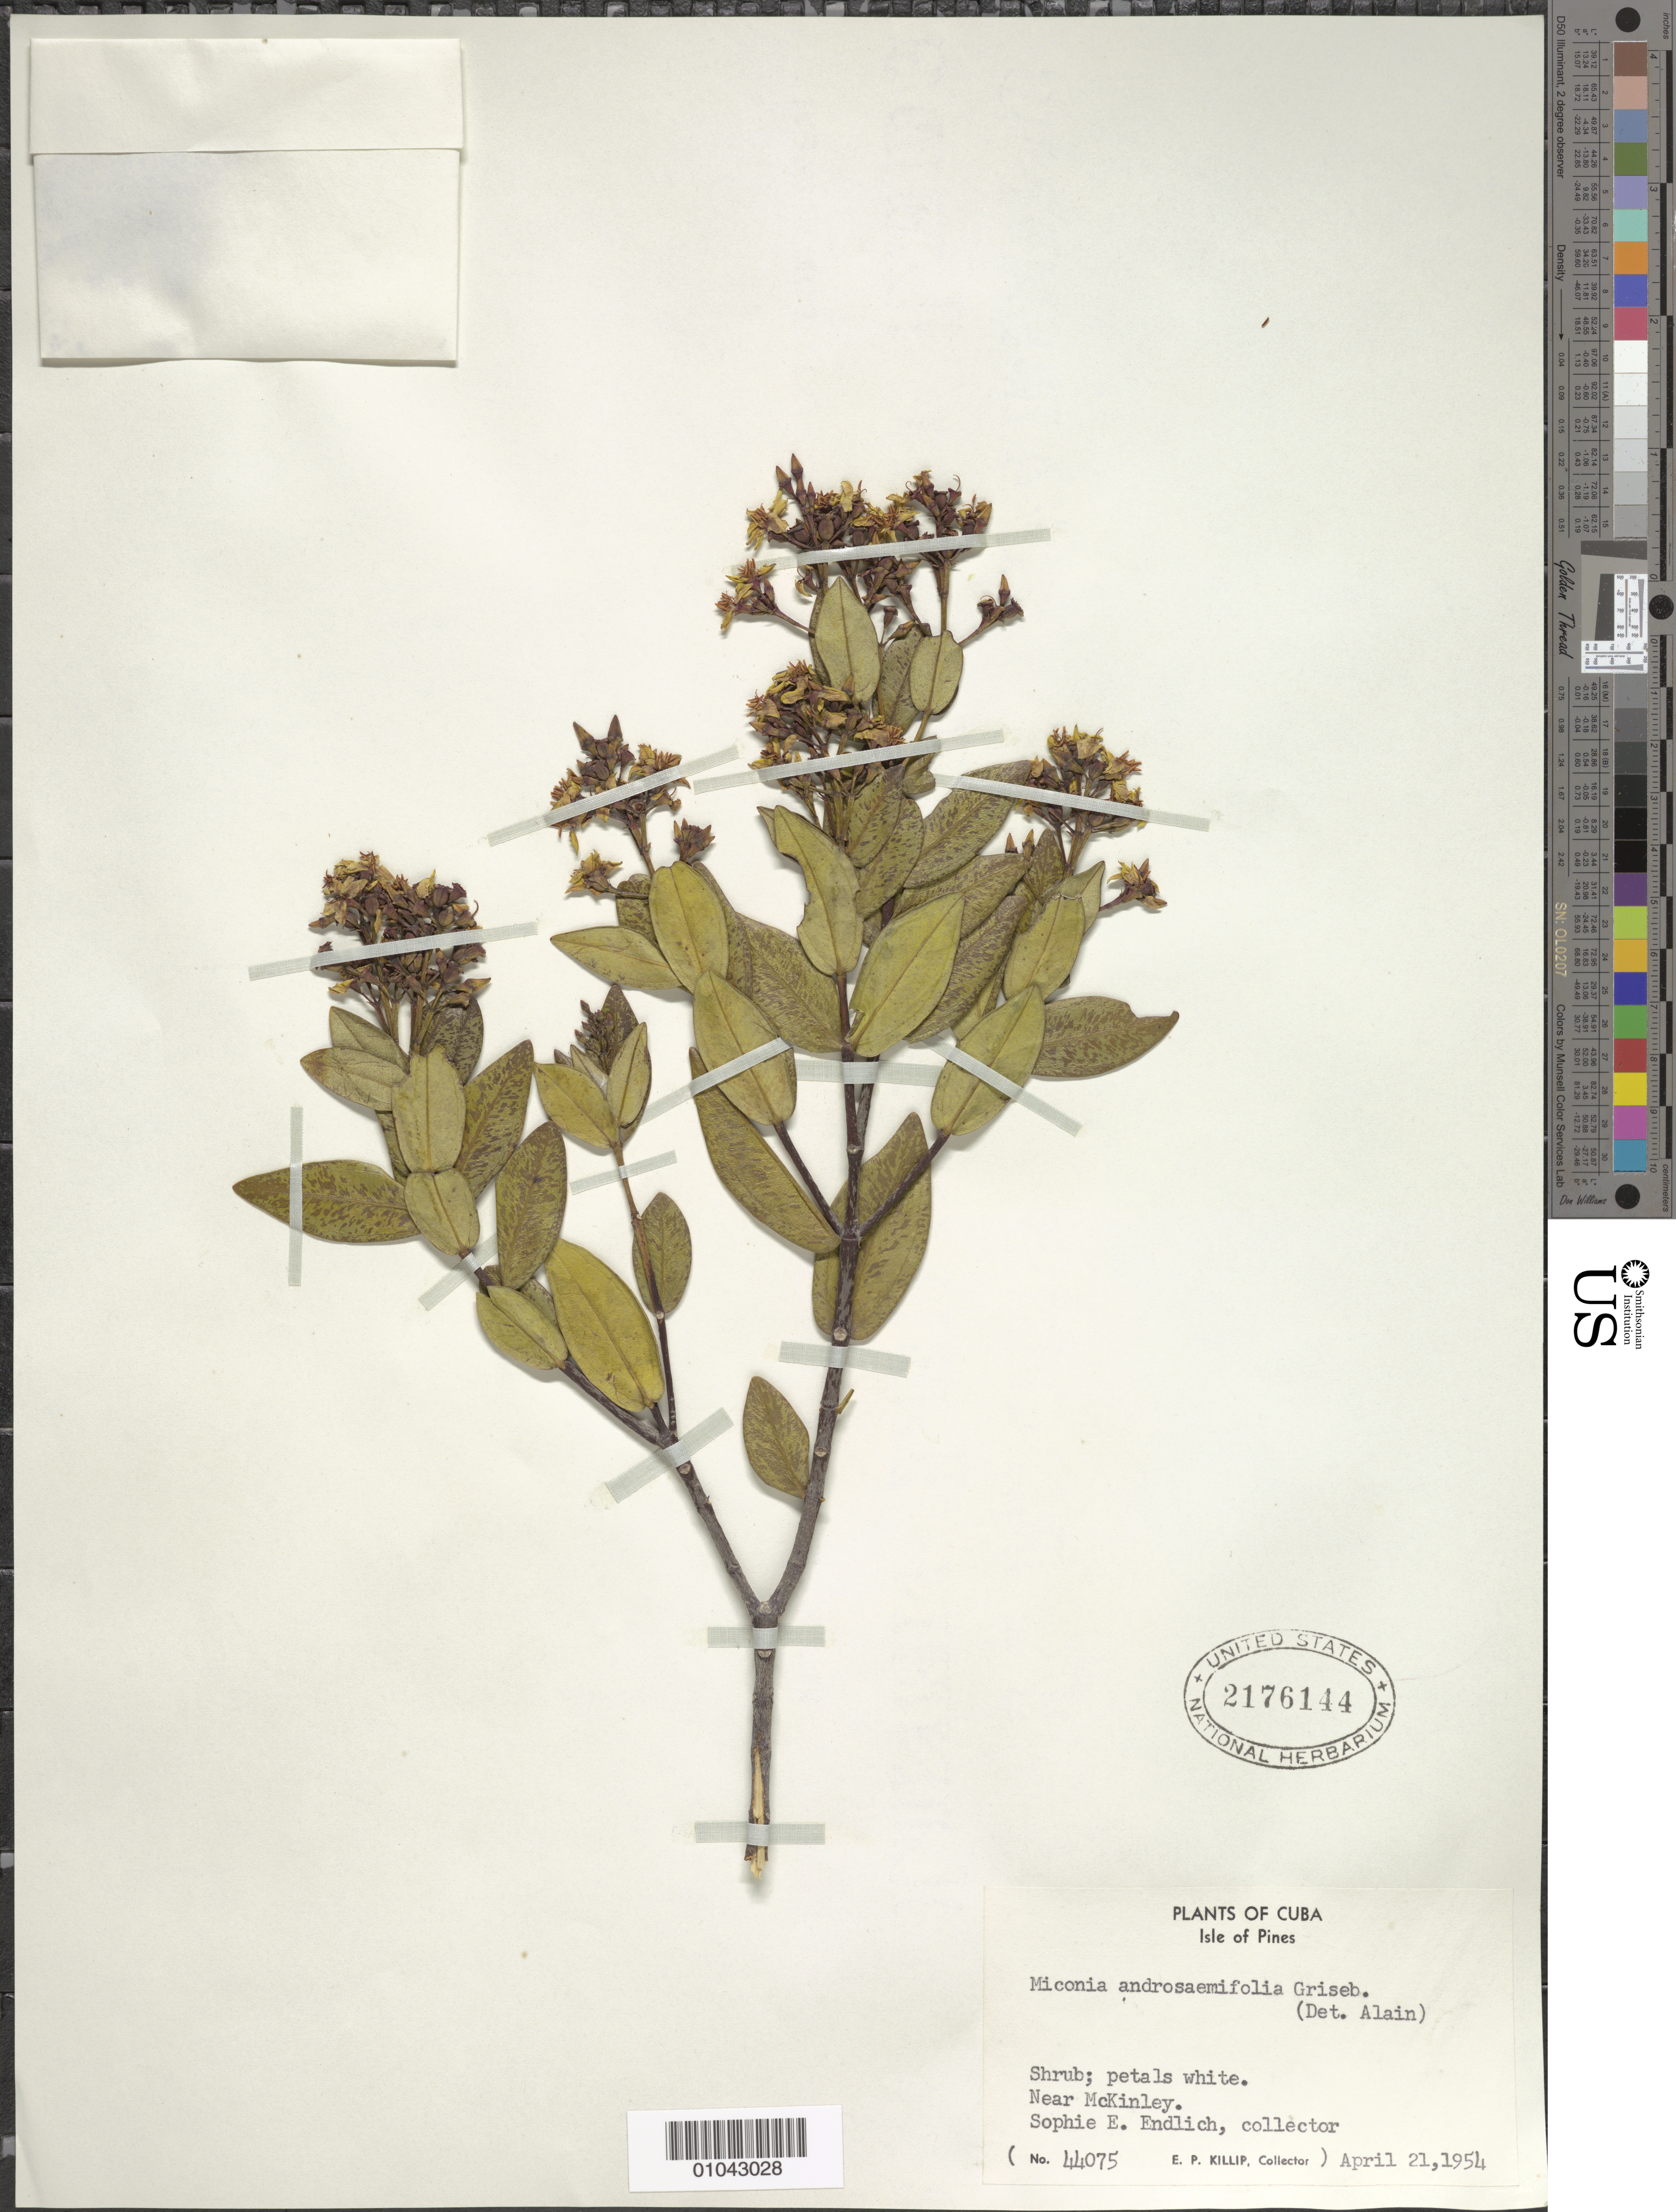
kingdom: Plantae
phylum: Tracheophyta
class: Magnoliopsida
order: Myrtales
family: Melastomataceae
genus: Miconia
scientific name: Miconia androsaemifolia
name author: Griseb.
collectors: S. F. L. Endlicher & E. P. Killip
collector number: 44075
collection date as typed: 21 Apr 1954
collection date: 1954-04-21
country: Cuba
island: Isla de la Juventud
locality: Isle of Pines, Near McKinley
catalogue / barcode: US 2176144